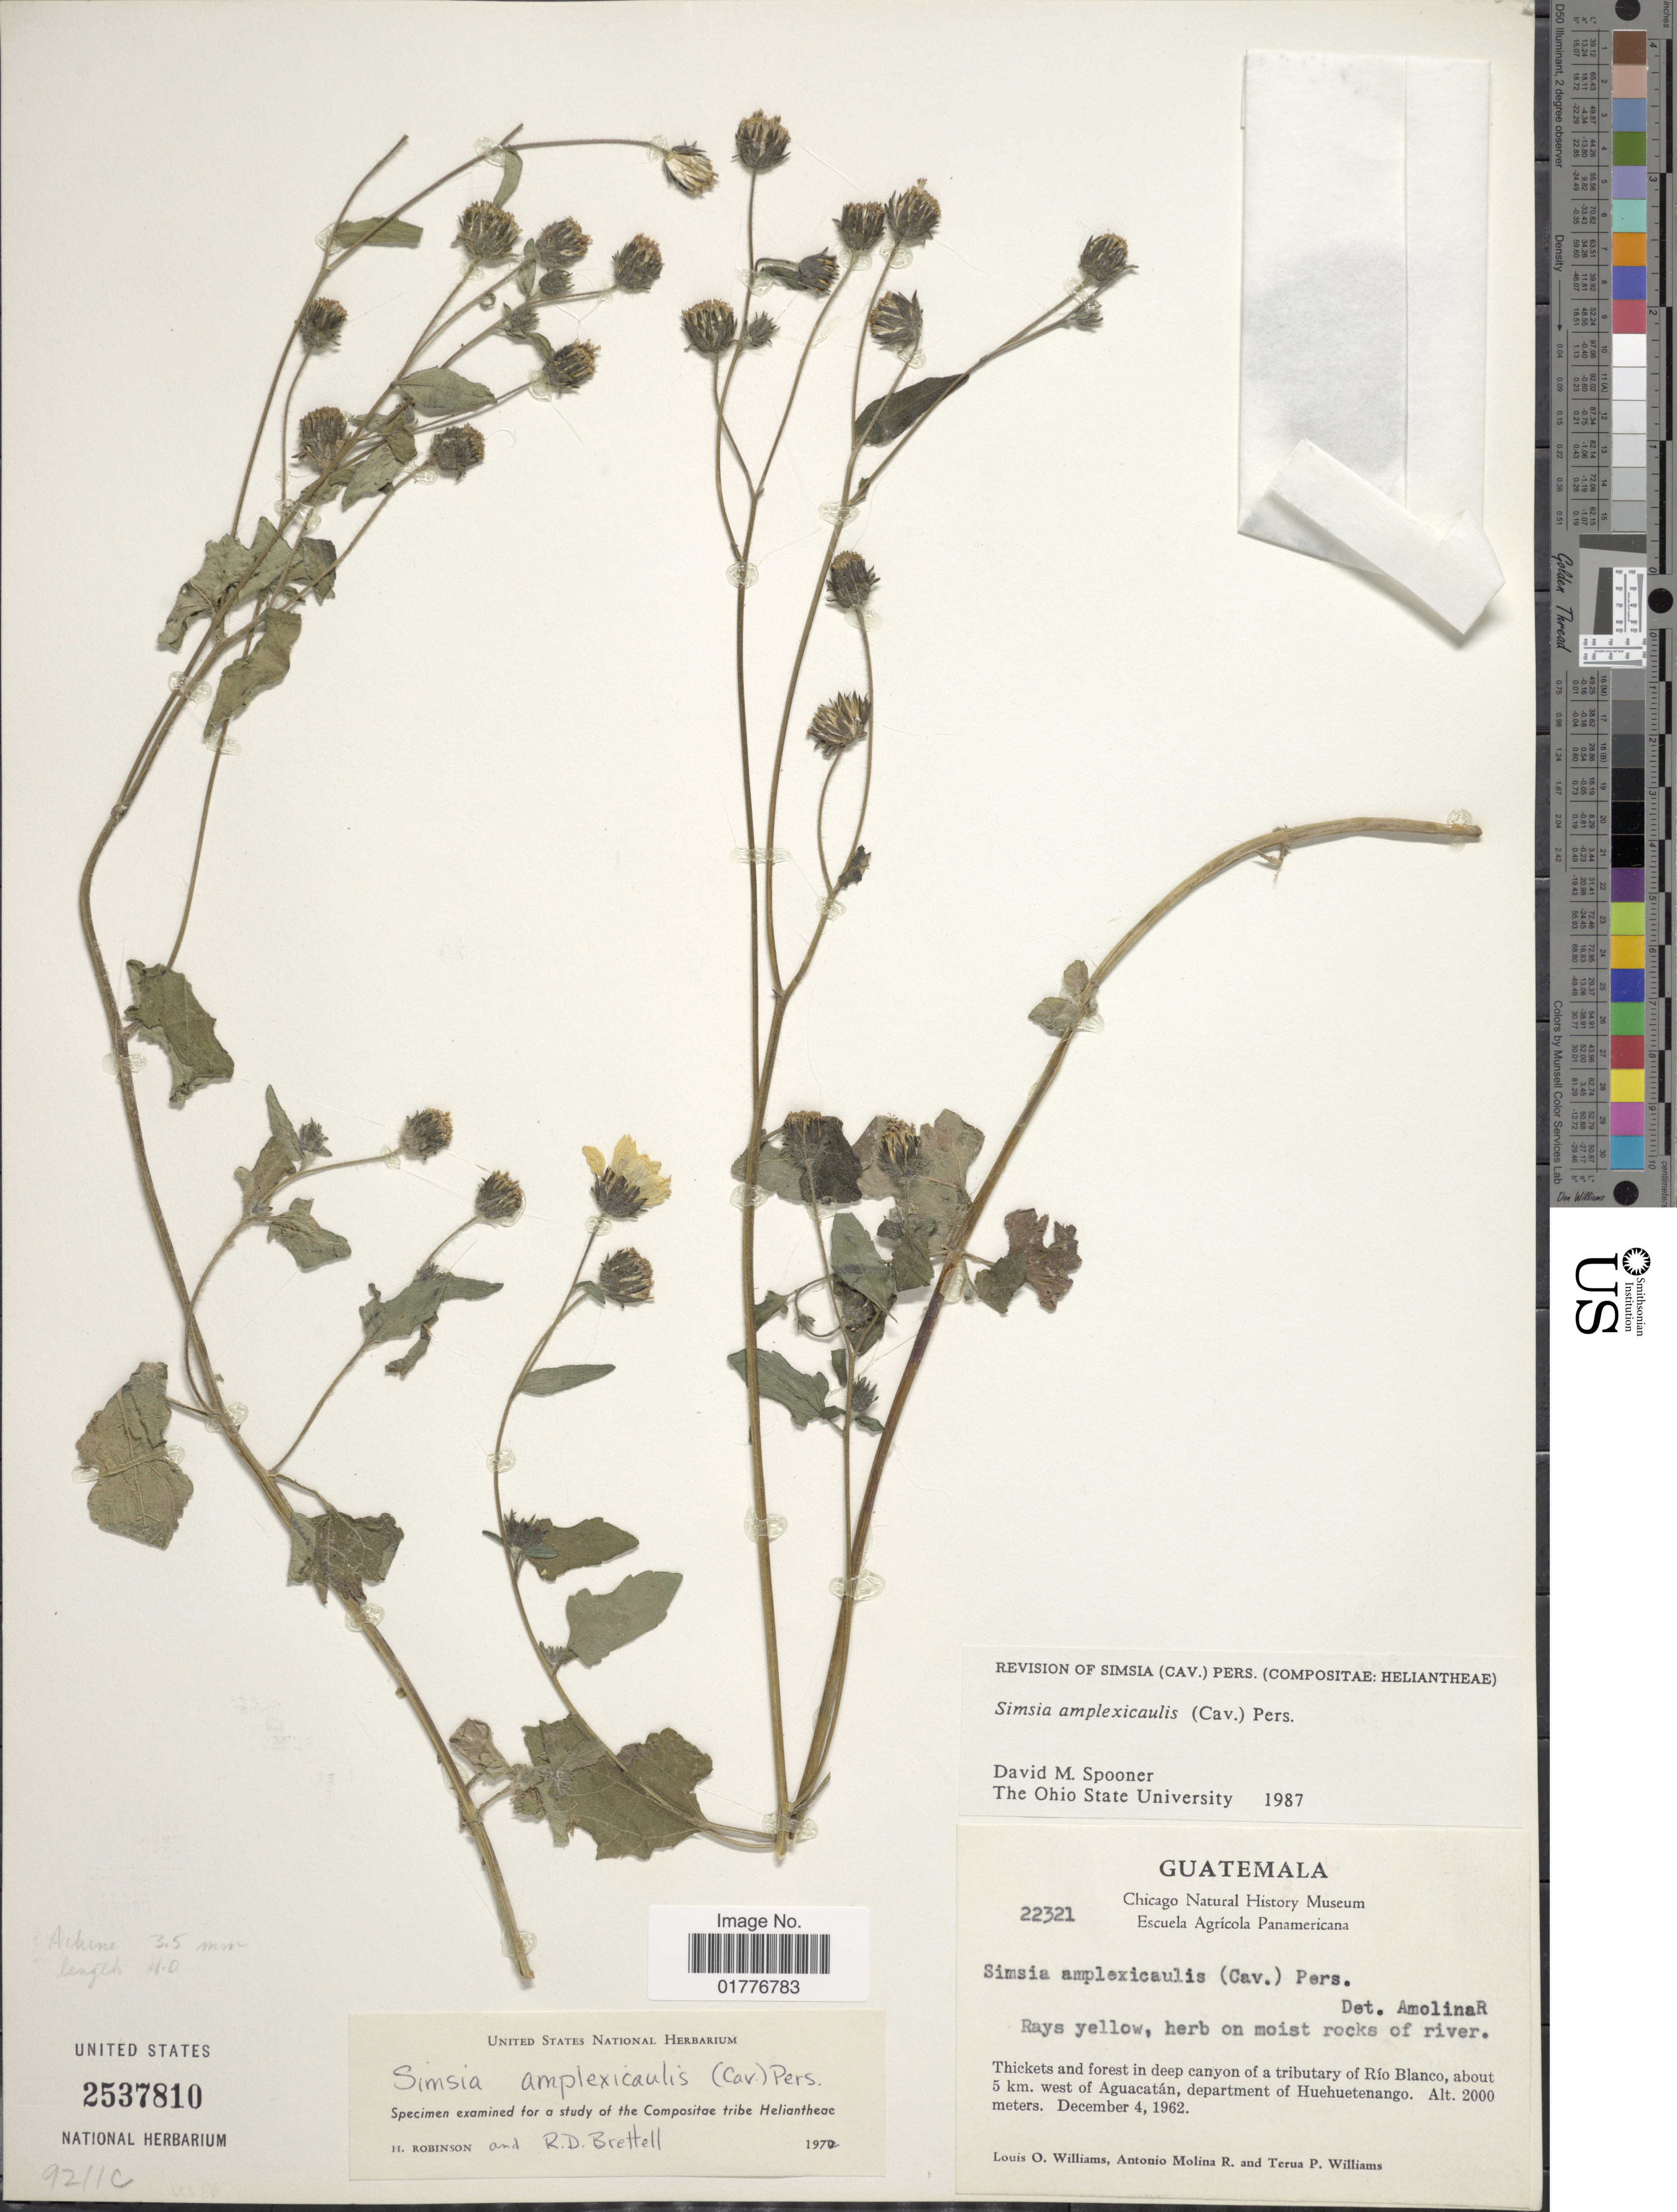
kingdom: Plantae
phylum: Tracheophyta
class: Magnoliopsida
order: Asterales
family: Asteraceae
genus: Simsia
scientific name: Simsia amplexicaulis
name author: (Cav.) Pers.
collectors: L. O. Williams, A. R. Molina & T. P. Williams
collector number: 22321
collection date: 1962-12-04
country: Guatemala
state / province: Huehuetenango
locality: Thickets and forest in deep canyon of a tributary of Rio Blanco,a bout 5 km. west of Aguacatan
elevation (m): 2000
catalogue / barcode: US 2537810